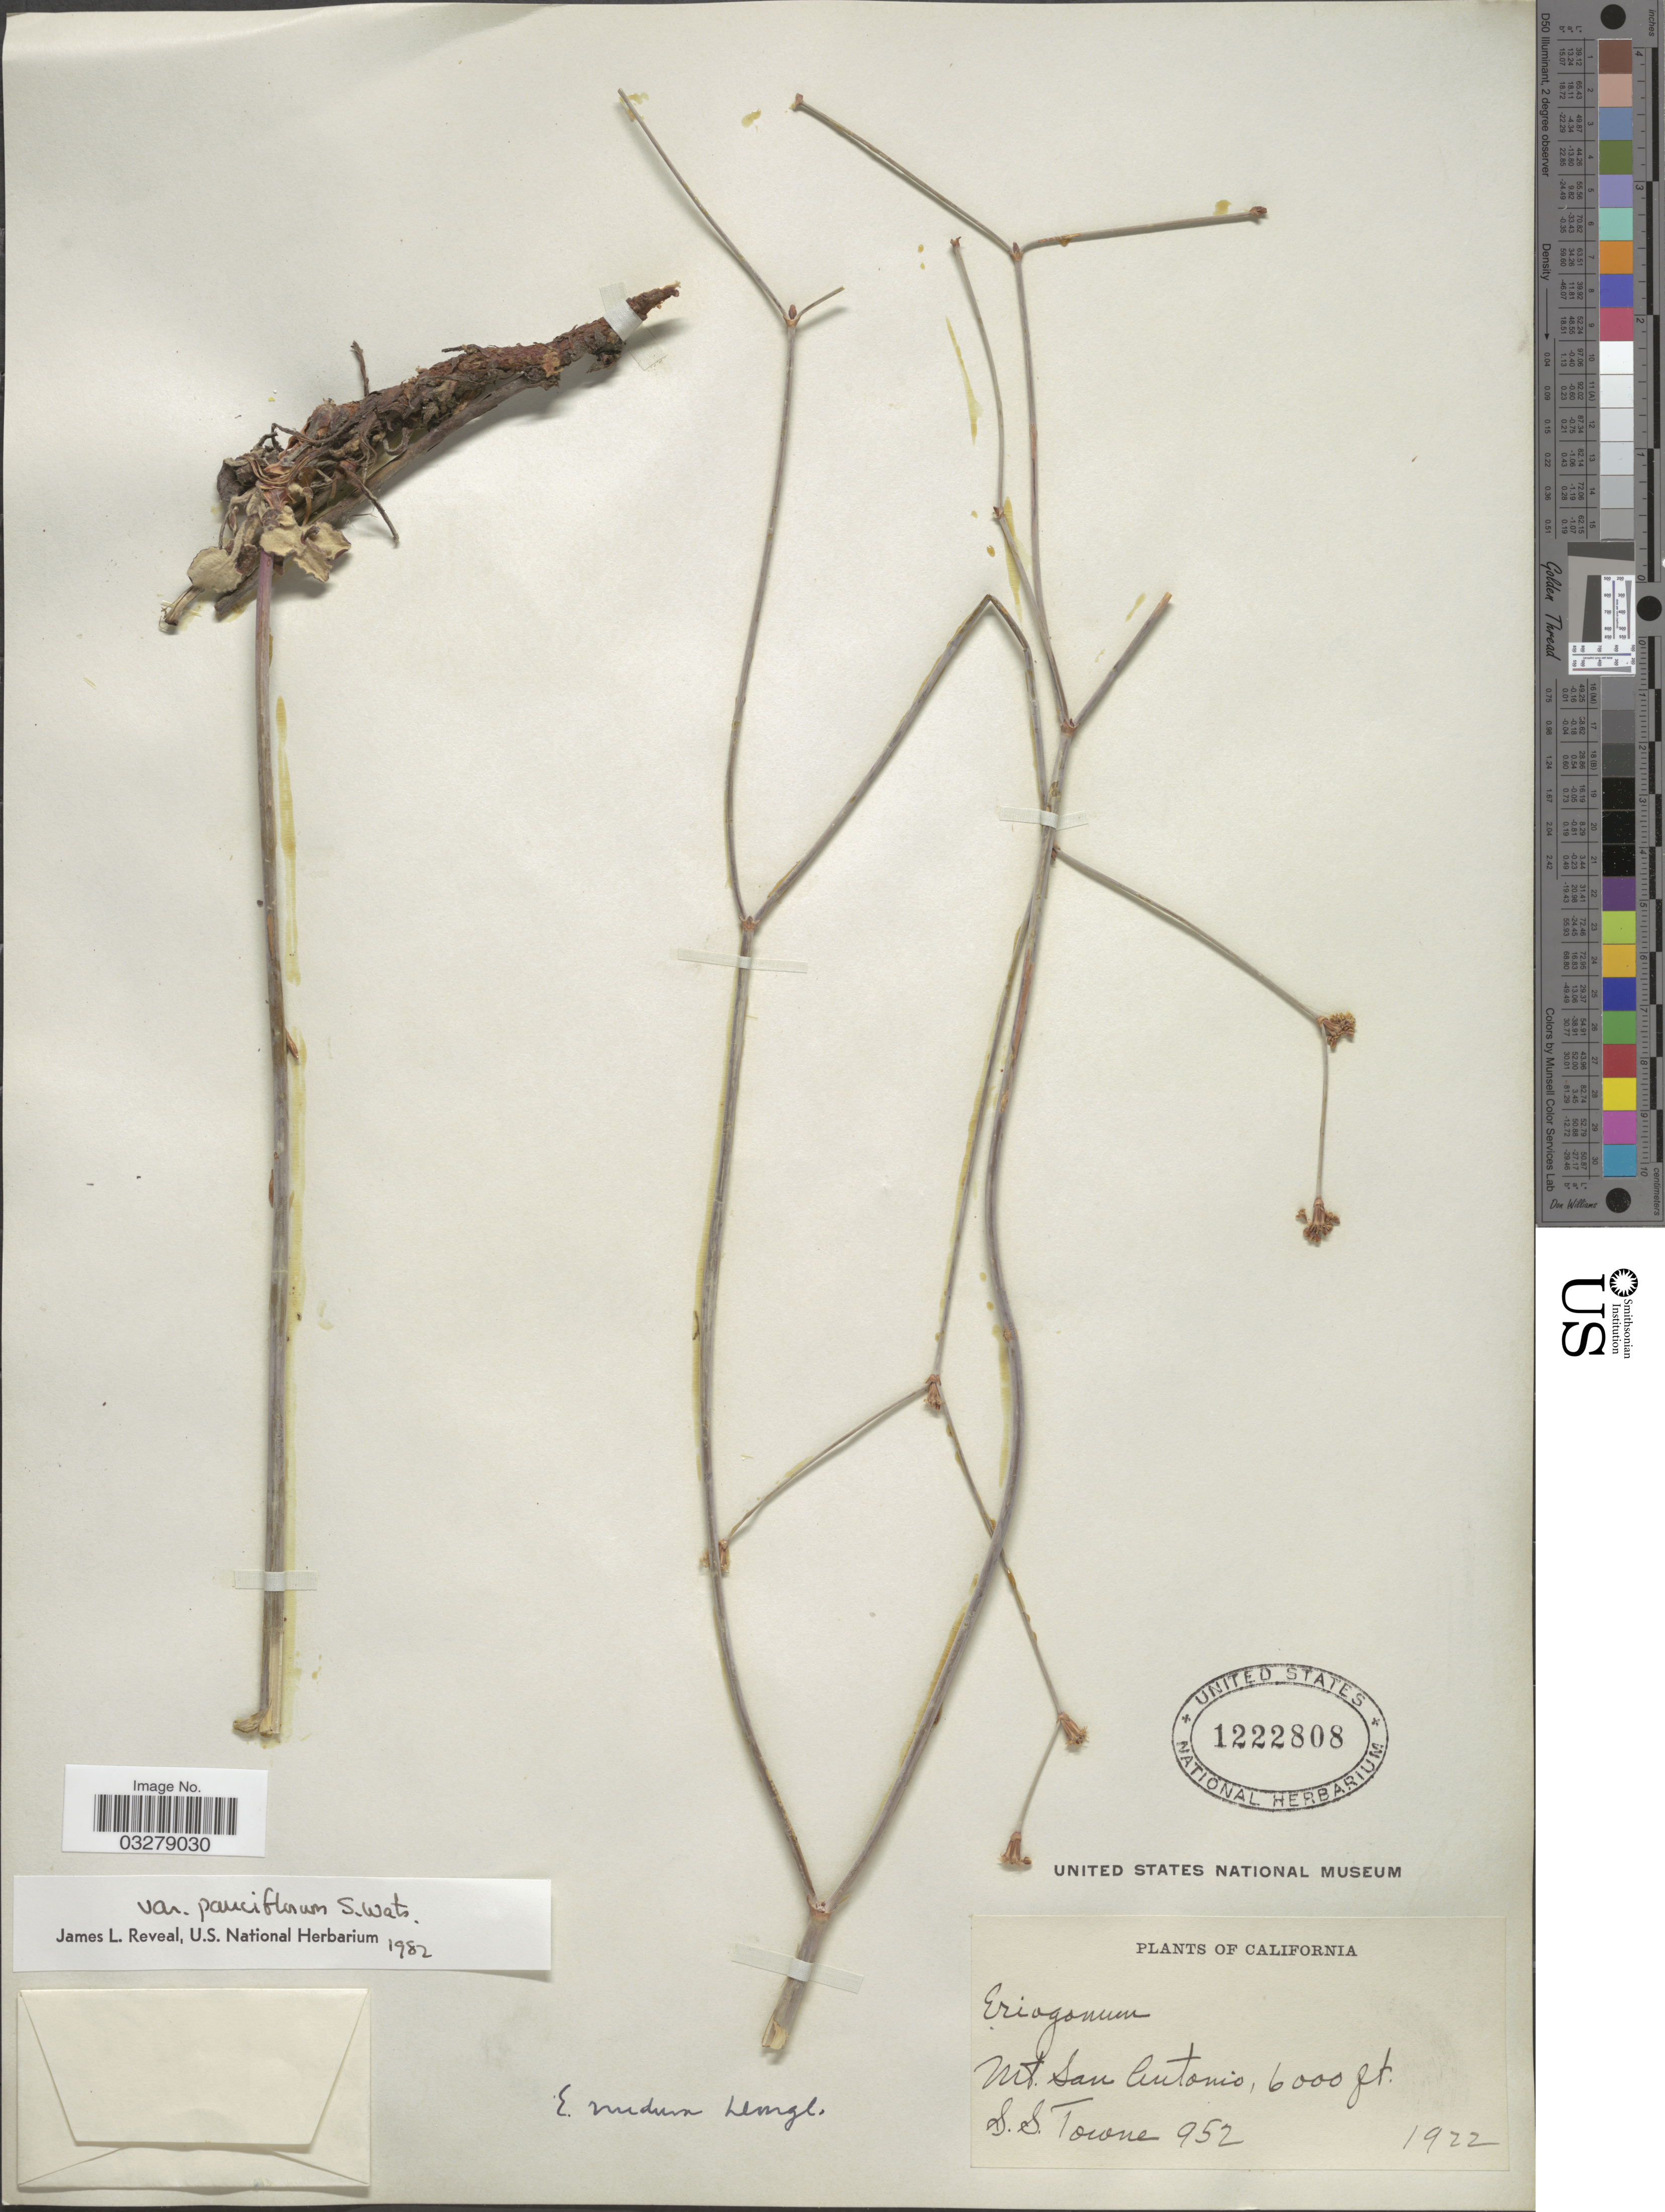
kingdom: Plantae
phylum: Tracheophyta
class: Magnoliopsida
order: Caryophyllales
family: Polygonaceae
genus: Eriogonum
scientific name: Eriogonum nudum var. pauciflorum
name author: S. Watson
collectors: S. Towne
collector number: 952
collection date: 1922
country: United States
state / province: California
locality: Mt. San Antonio.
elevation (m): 1829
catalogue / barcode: US 1222808